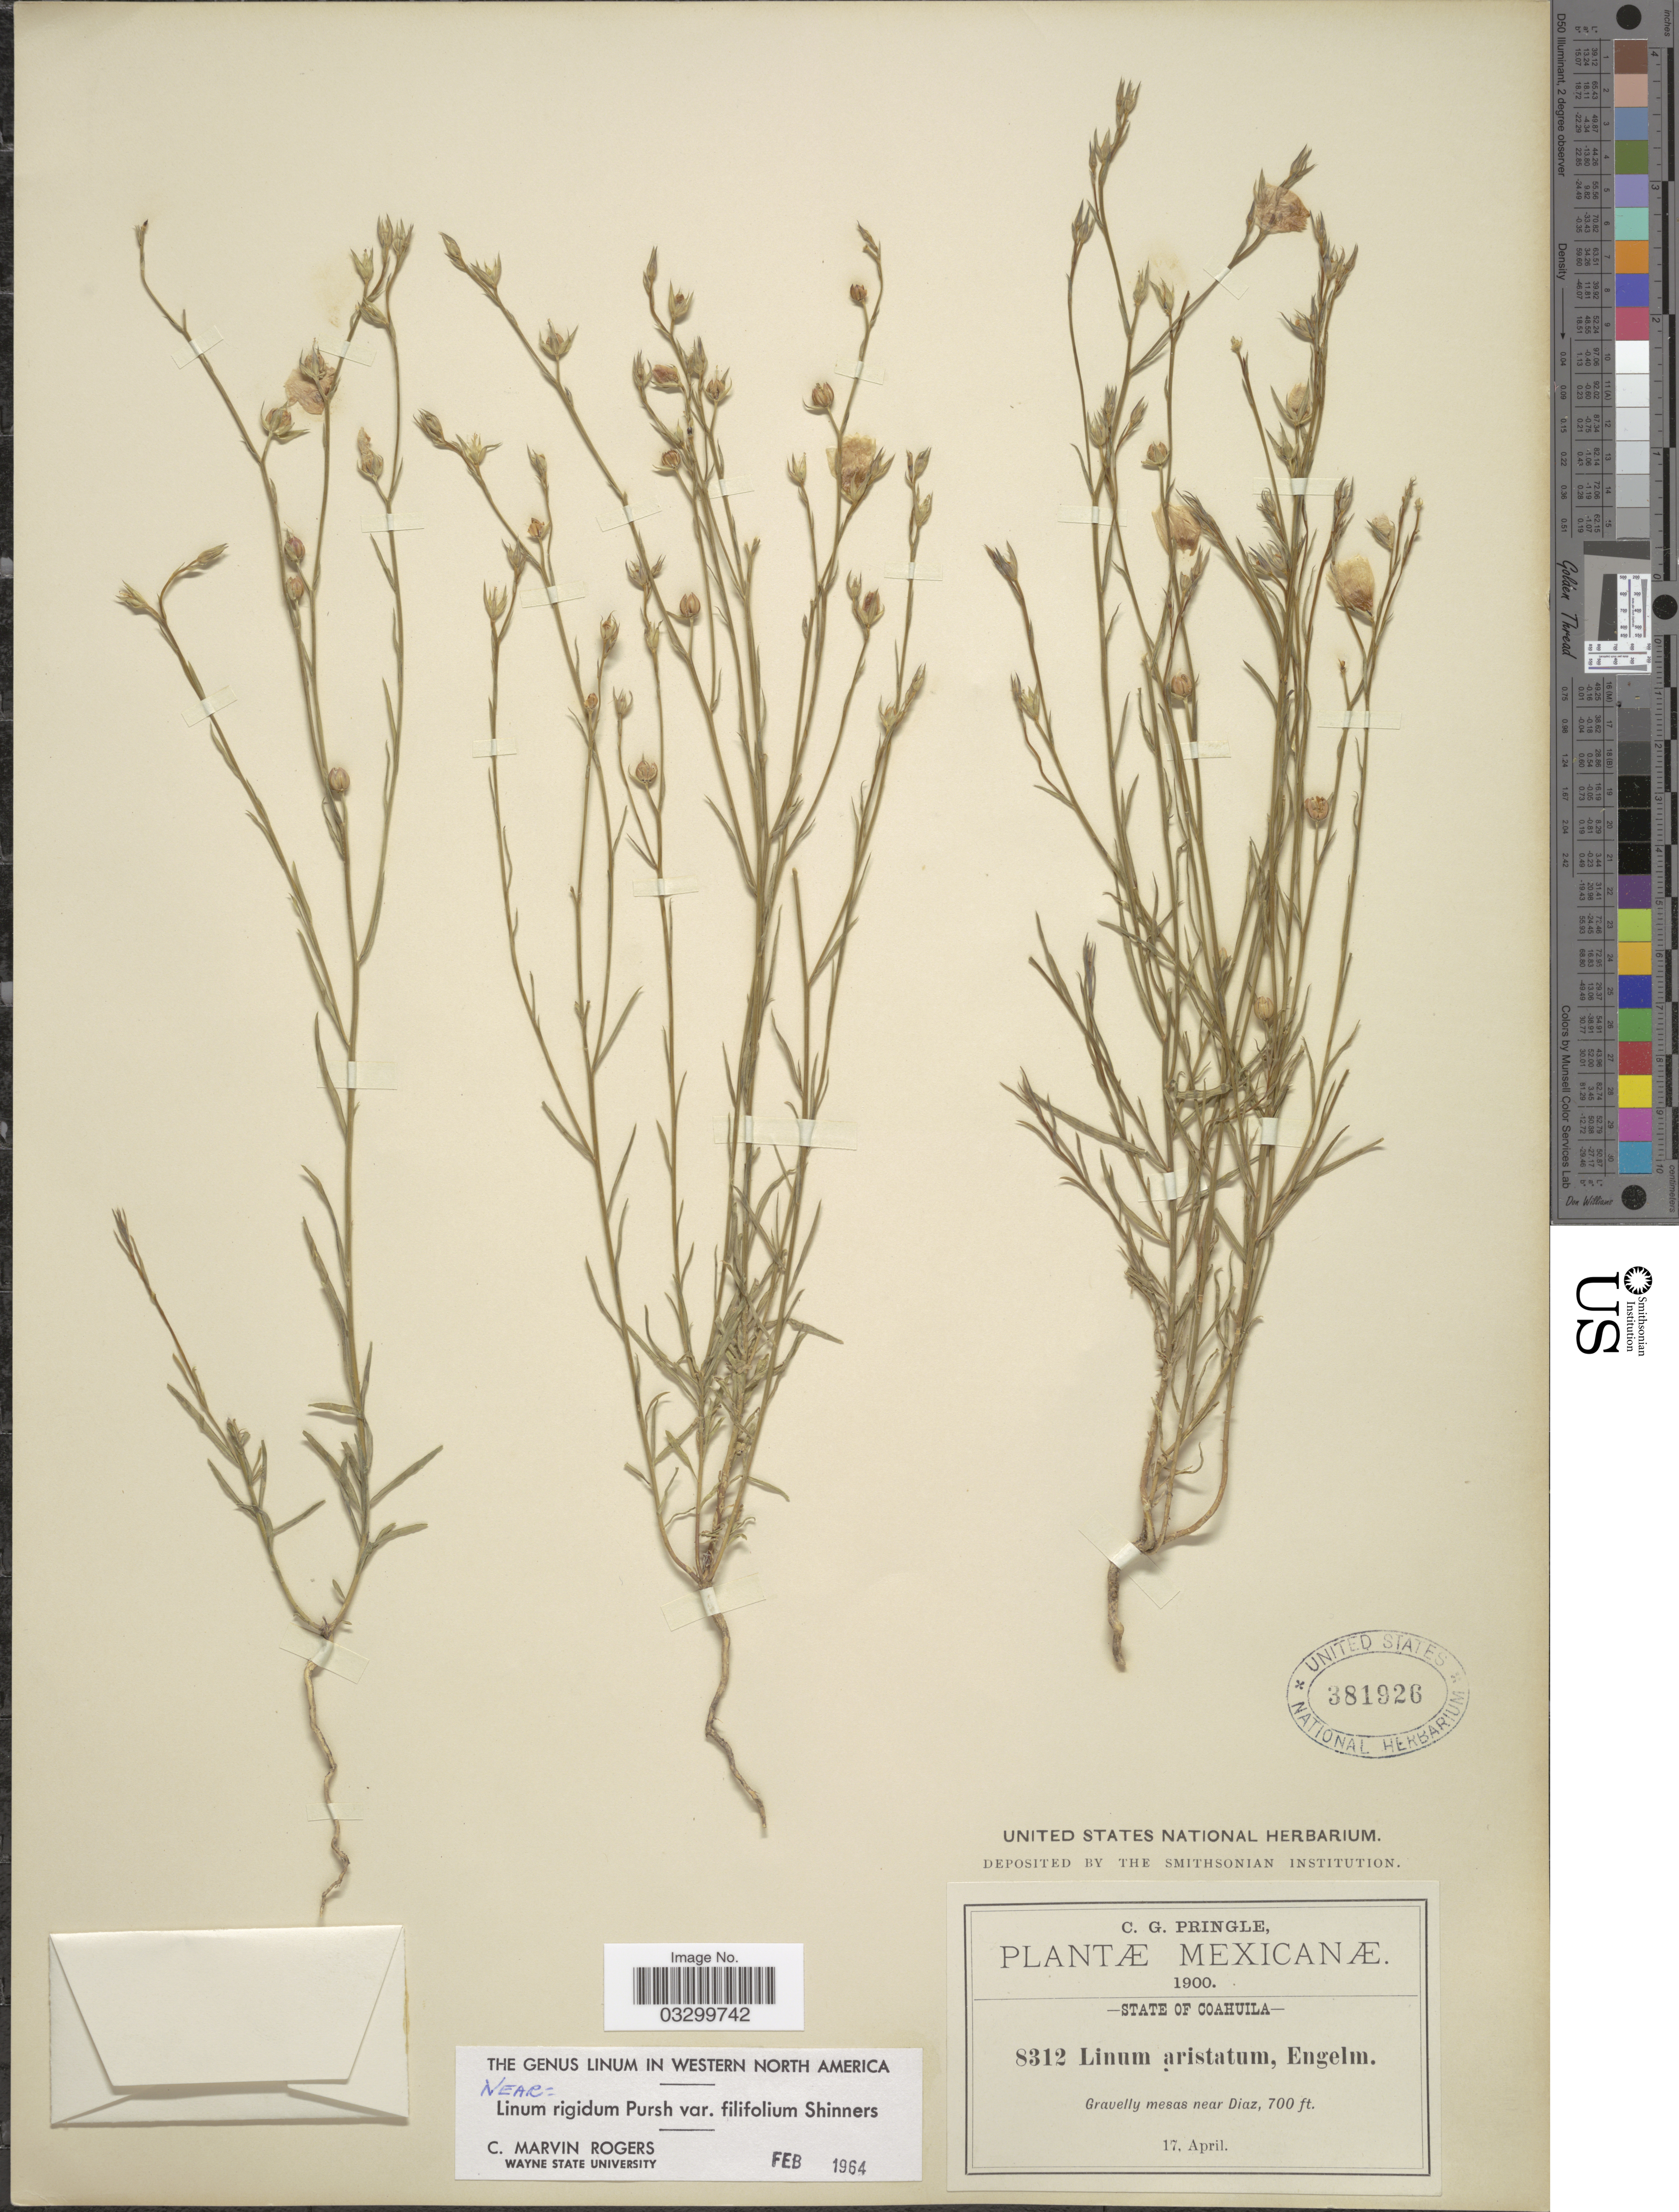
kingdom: Plantae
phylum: Tracheophyta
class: Magnoliopsida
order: Malpighiales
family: Linaceae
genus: Linum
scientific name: Linum rigidum var. filifolium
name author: Pursh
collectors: C. G. Pringle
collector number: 8312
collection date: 1900-04-17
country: Mexico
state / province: Coahuila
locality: Gravelly mesas near Diaz.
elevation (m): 213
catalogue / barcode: US 381926